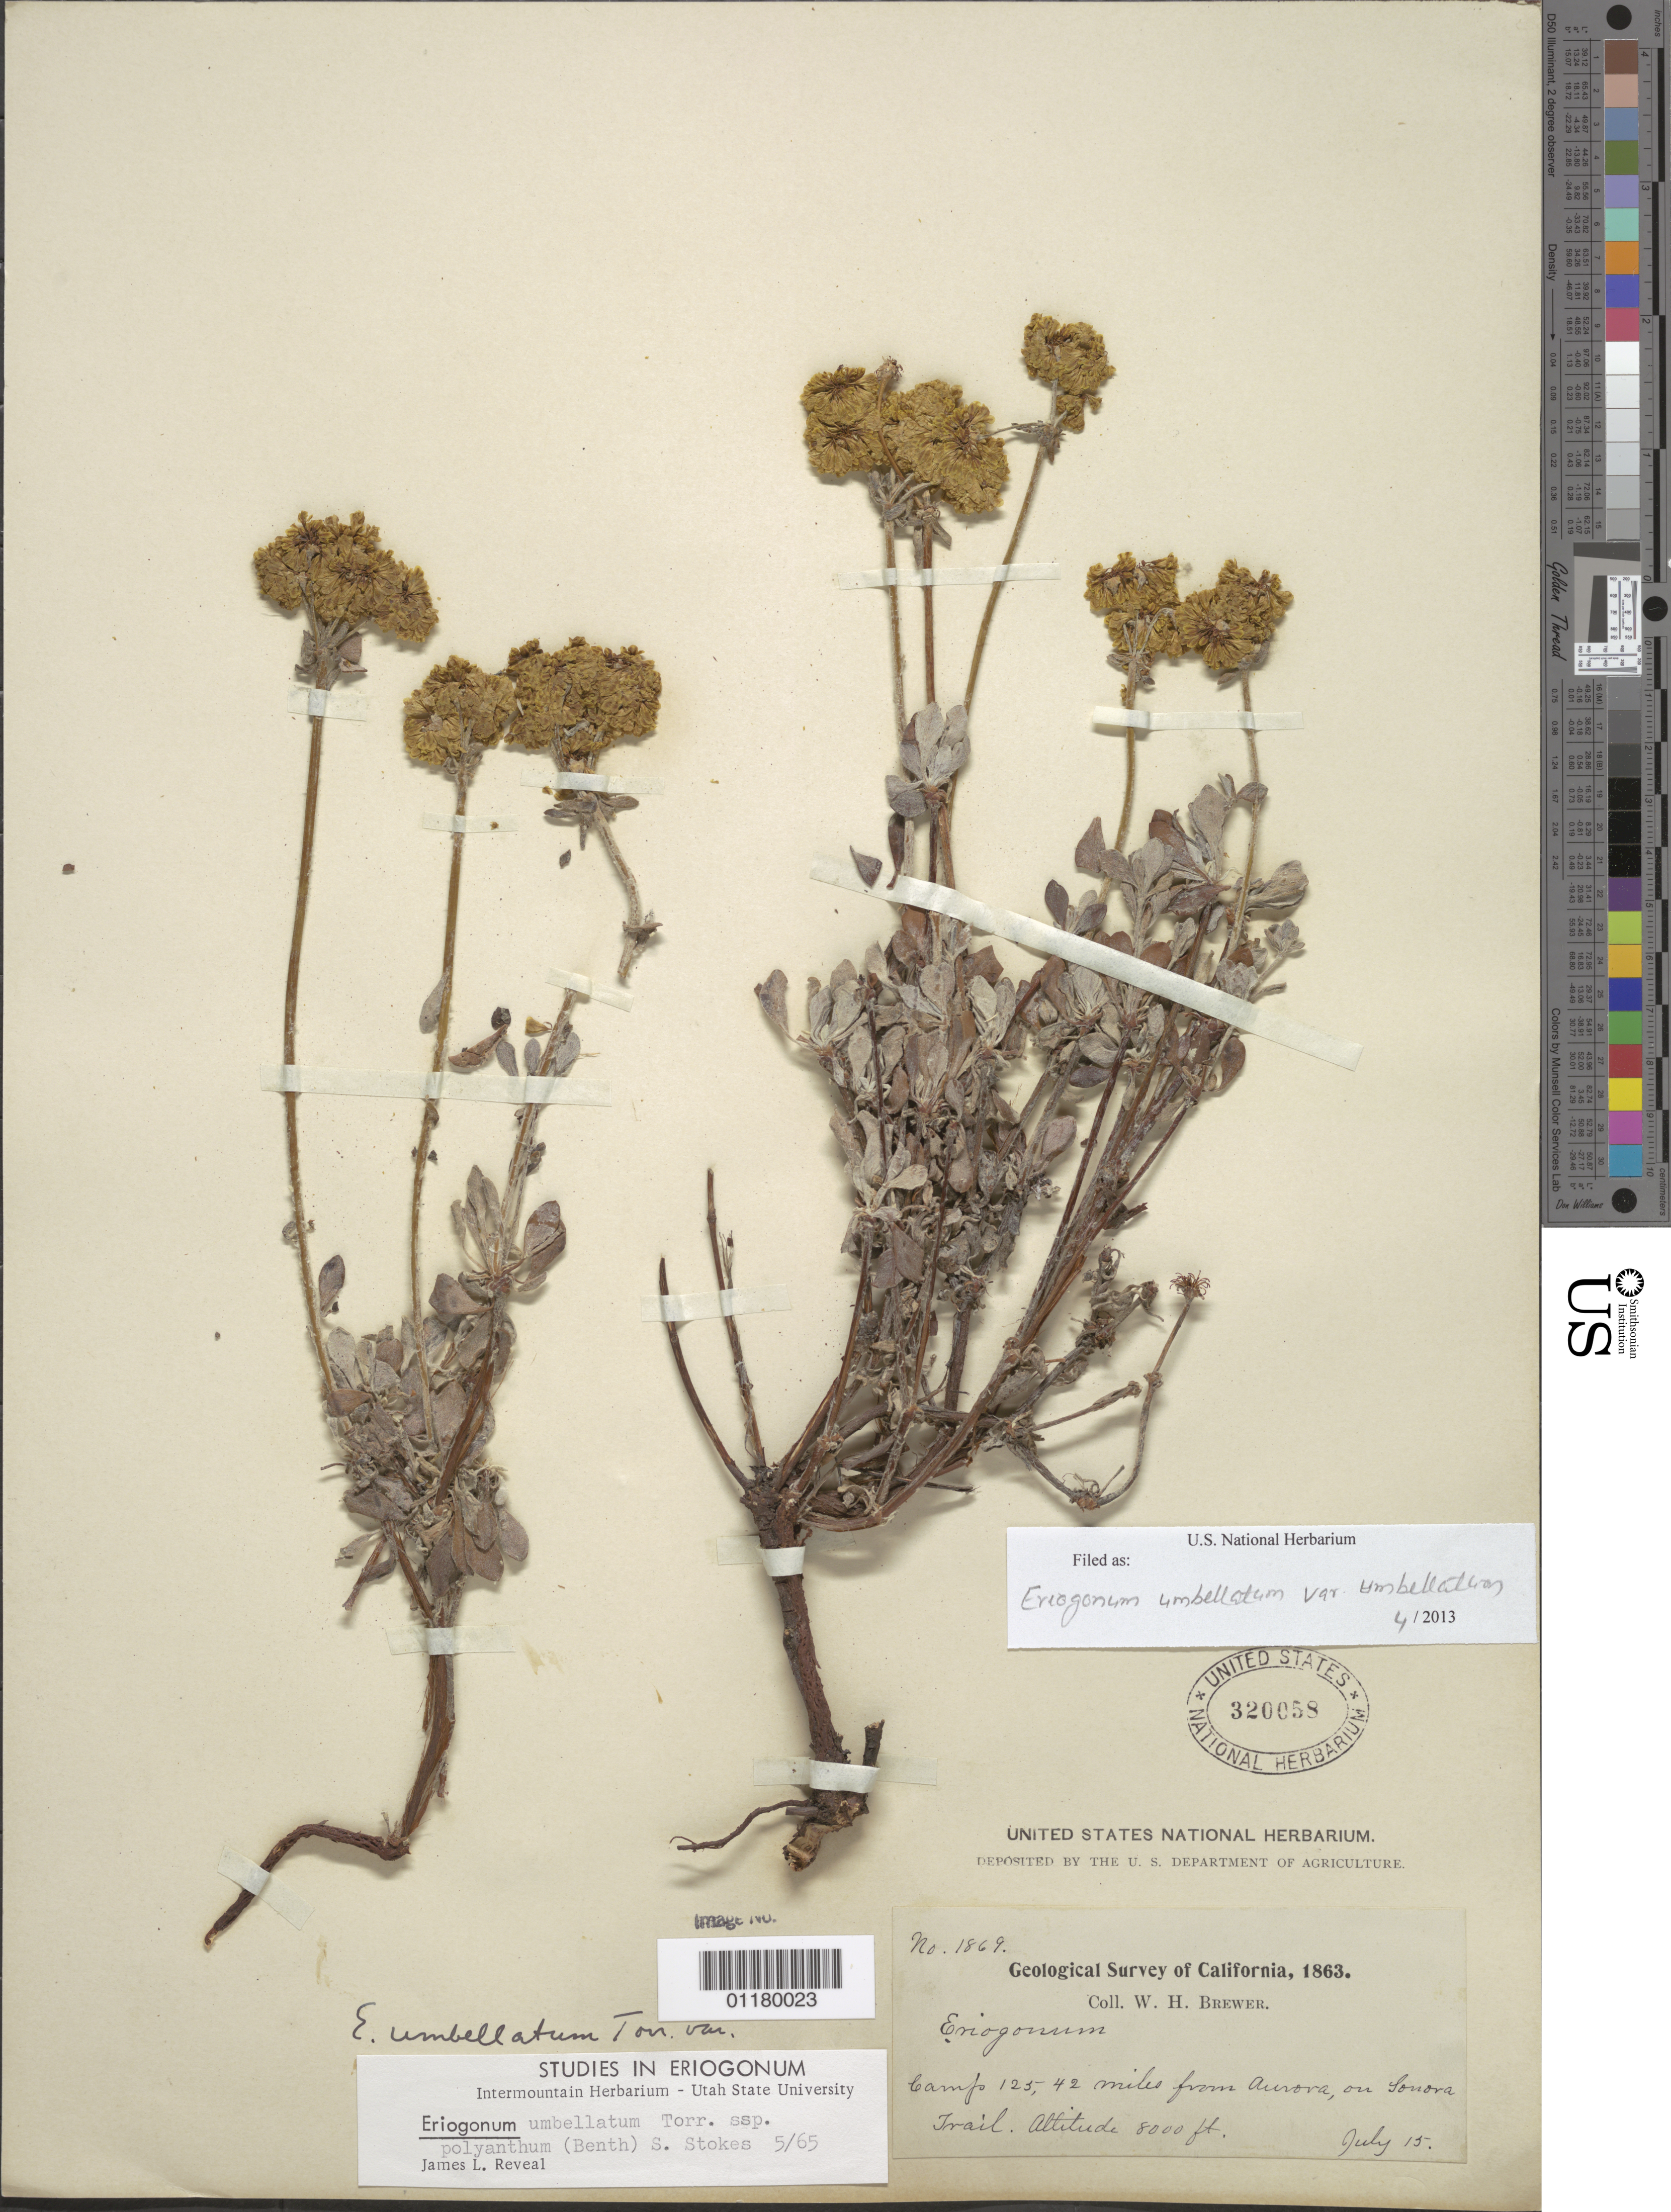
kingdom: Plantae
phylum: Tracheophyta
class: Magnoliopsida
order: Caryophyllales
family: Polygonaceae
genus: Eriogonum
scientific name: Eriogonum umbellatum var. umbellatum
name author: Torr.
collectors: W. H. Brewer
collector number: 1869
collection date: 1863-07-15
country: United States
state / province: California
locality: Camp 125, 42 miles from Aurora, on Sonora Trail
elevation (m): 2438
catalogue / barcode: US 320058